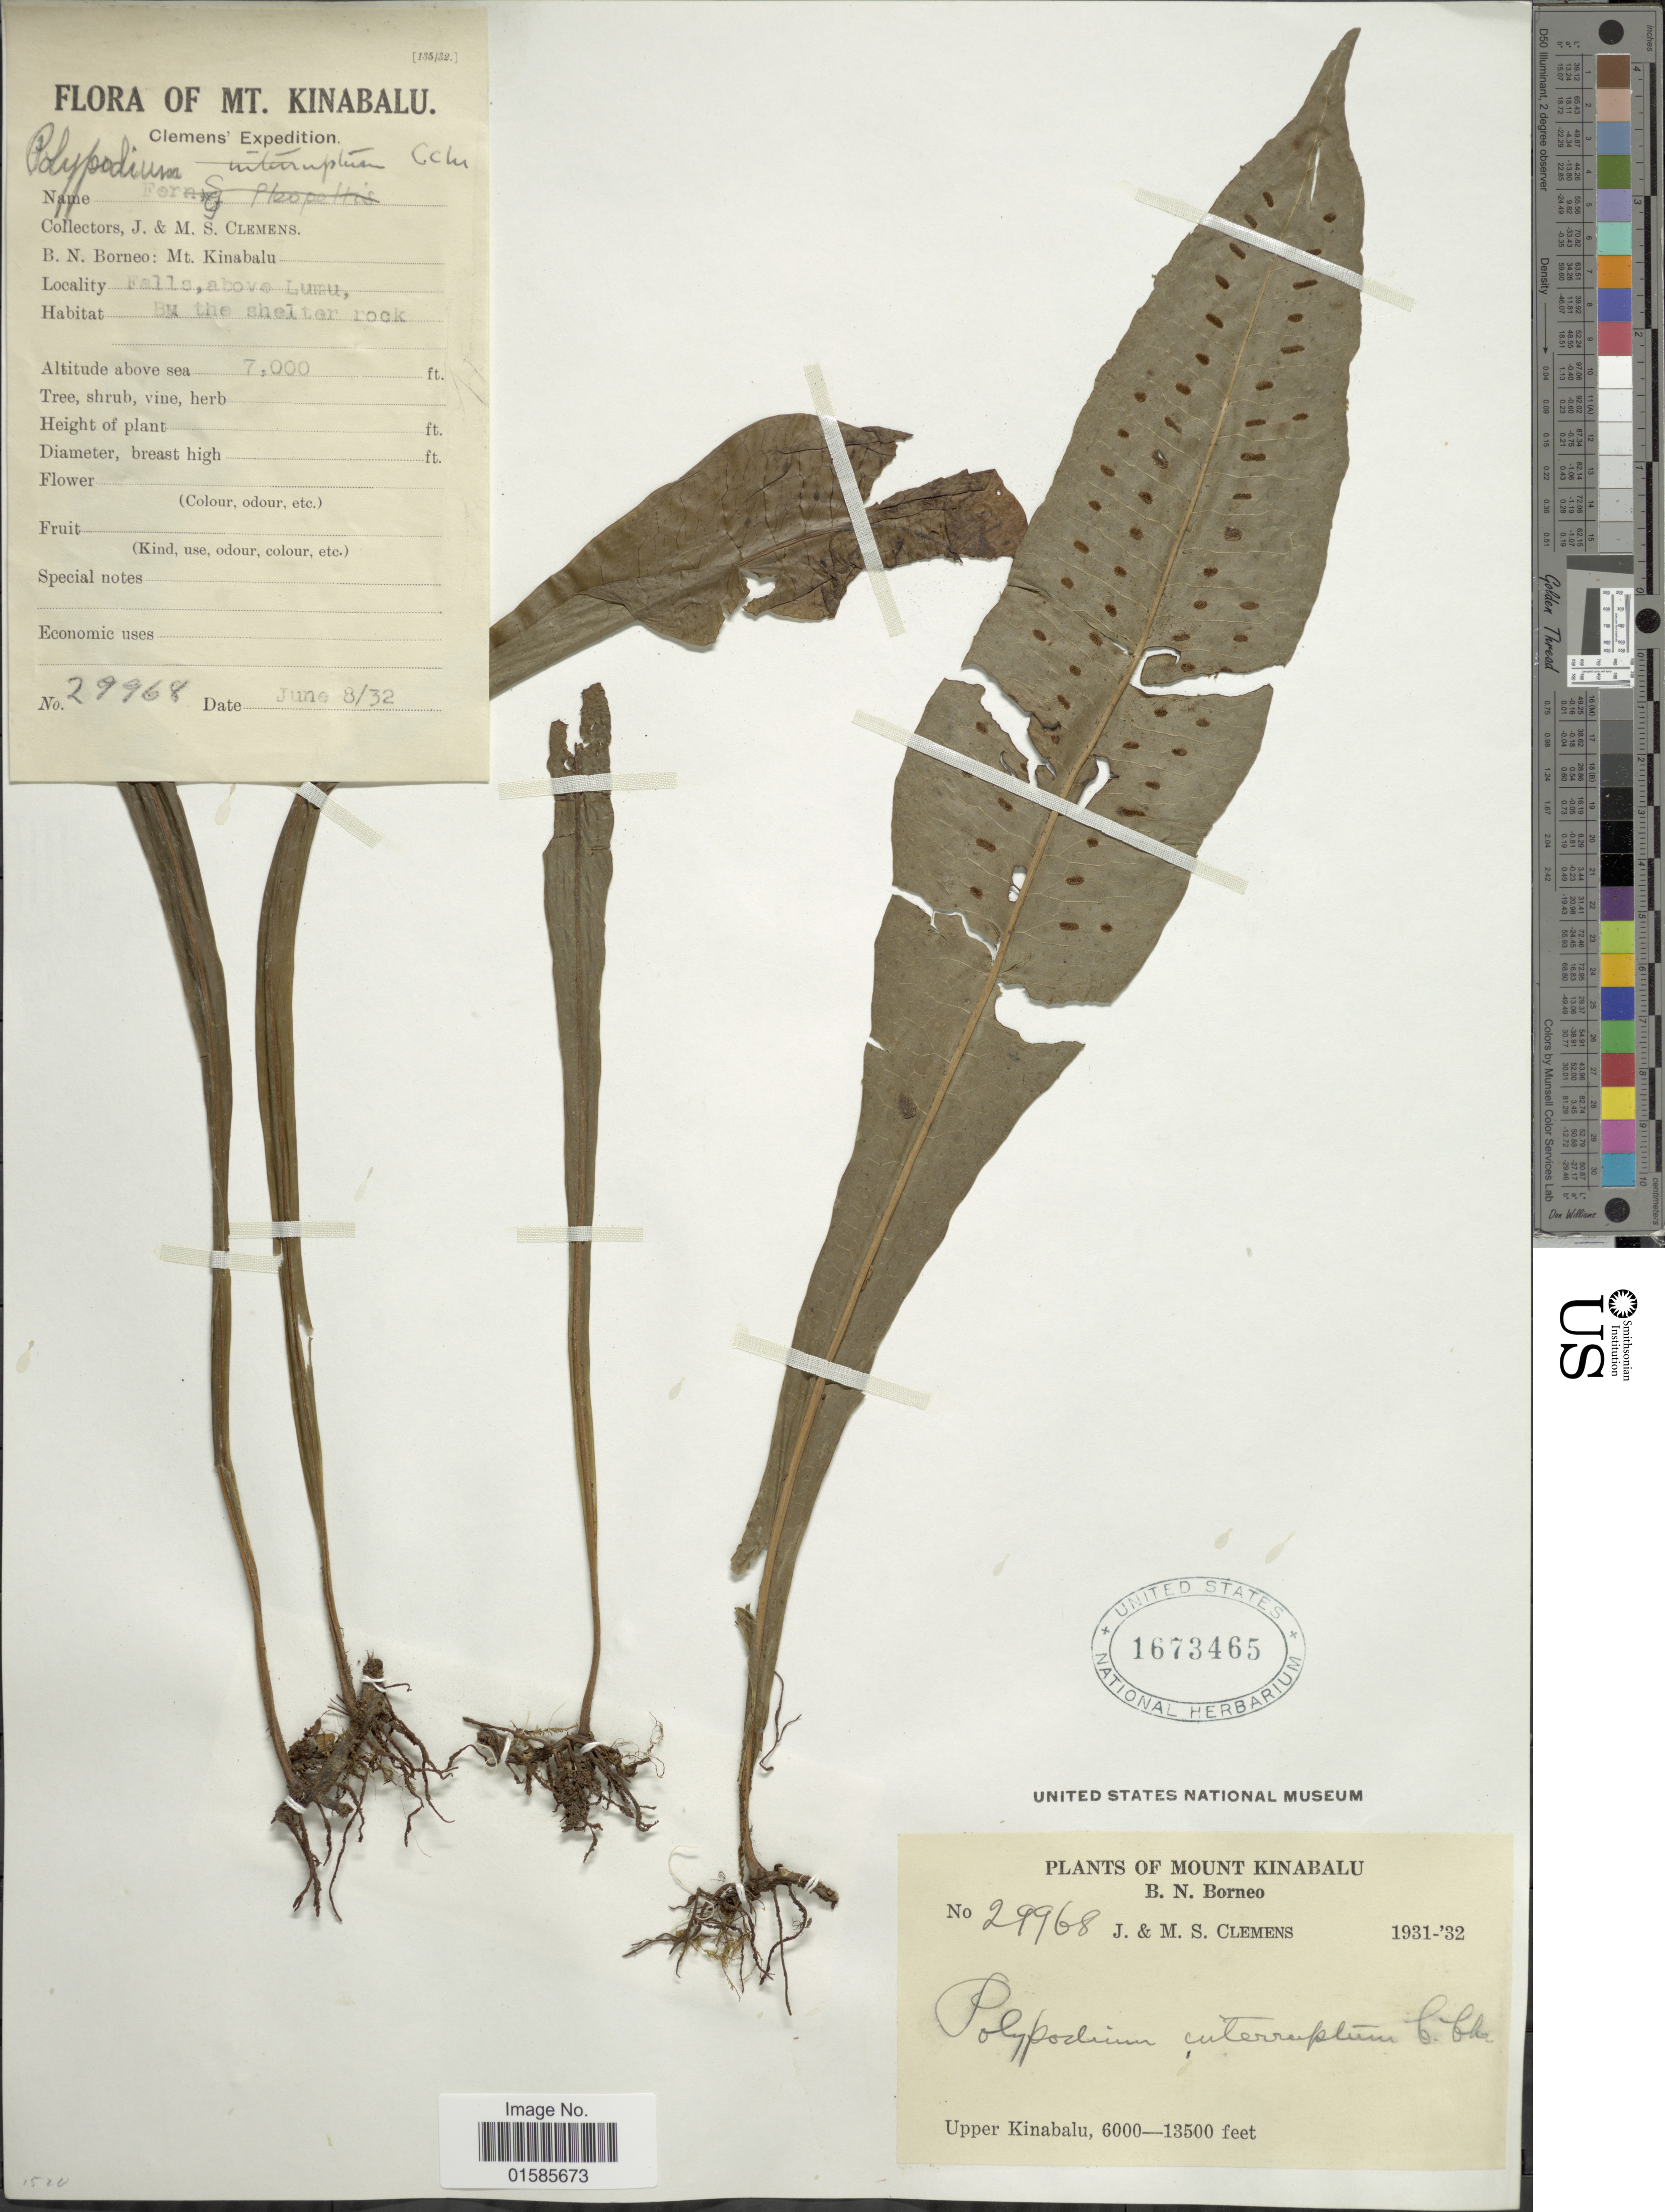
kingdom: Plantae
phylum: Tracheophyta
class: Polypodiopsida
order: Polypodiales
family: Polypodiaceae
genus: Leptochilus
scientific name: Leptochilus macrophyllus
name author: (Blume) Noot.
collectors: J. Clemens & M. S. Clemens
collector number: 29968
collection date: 1932-06-08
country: Malaysia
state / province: Sabah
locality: Mount Kinabalu, B.N. Borneo, Upper Kinabalu, Falls, above Lumu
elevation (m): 2134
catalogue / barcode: US 1673465